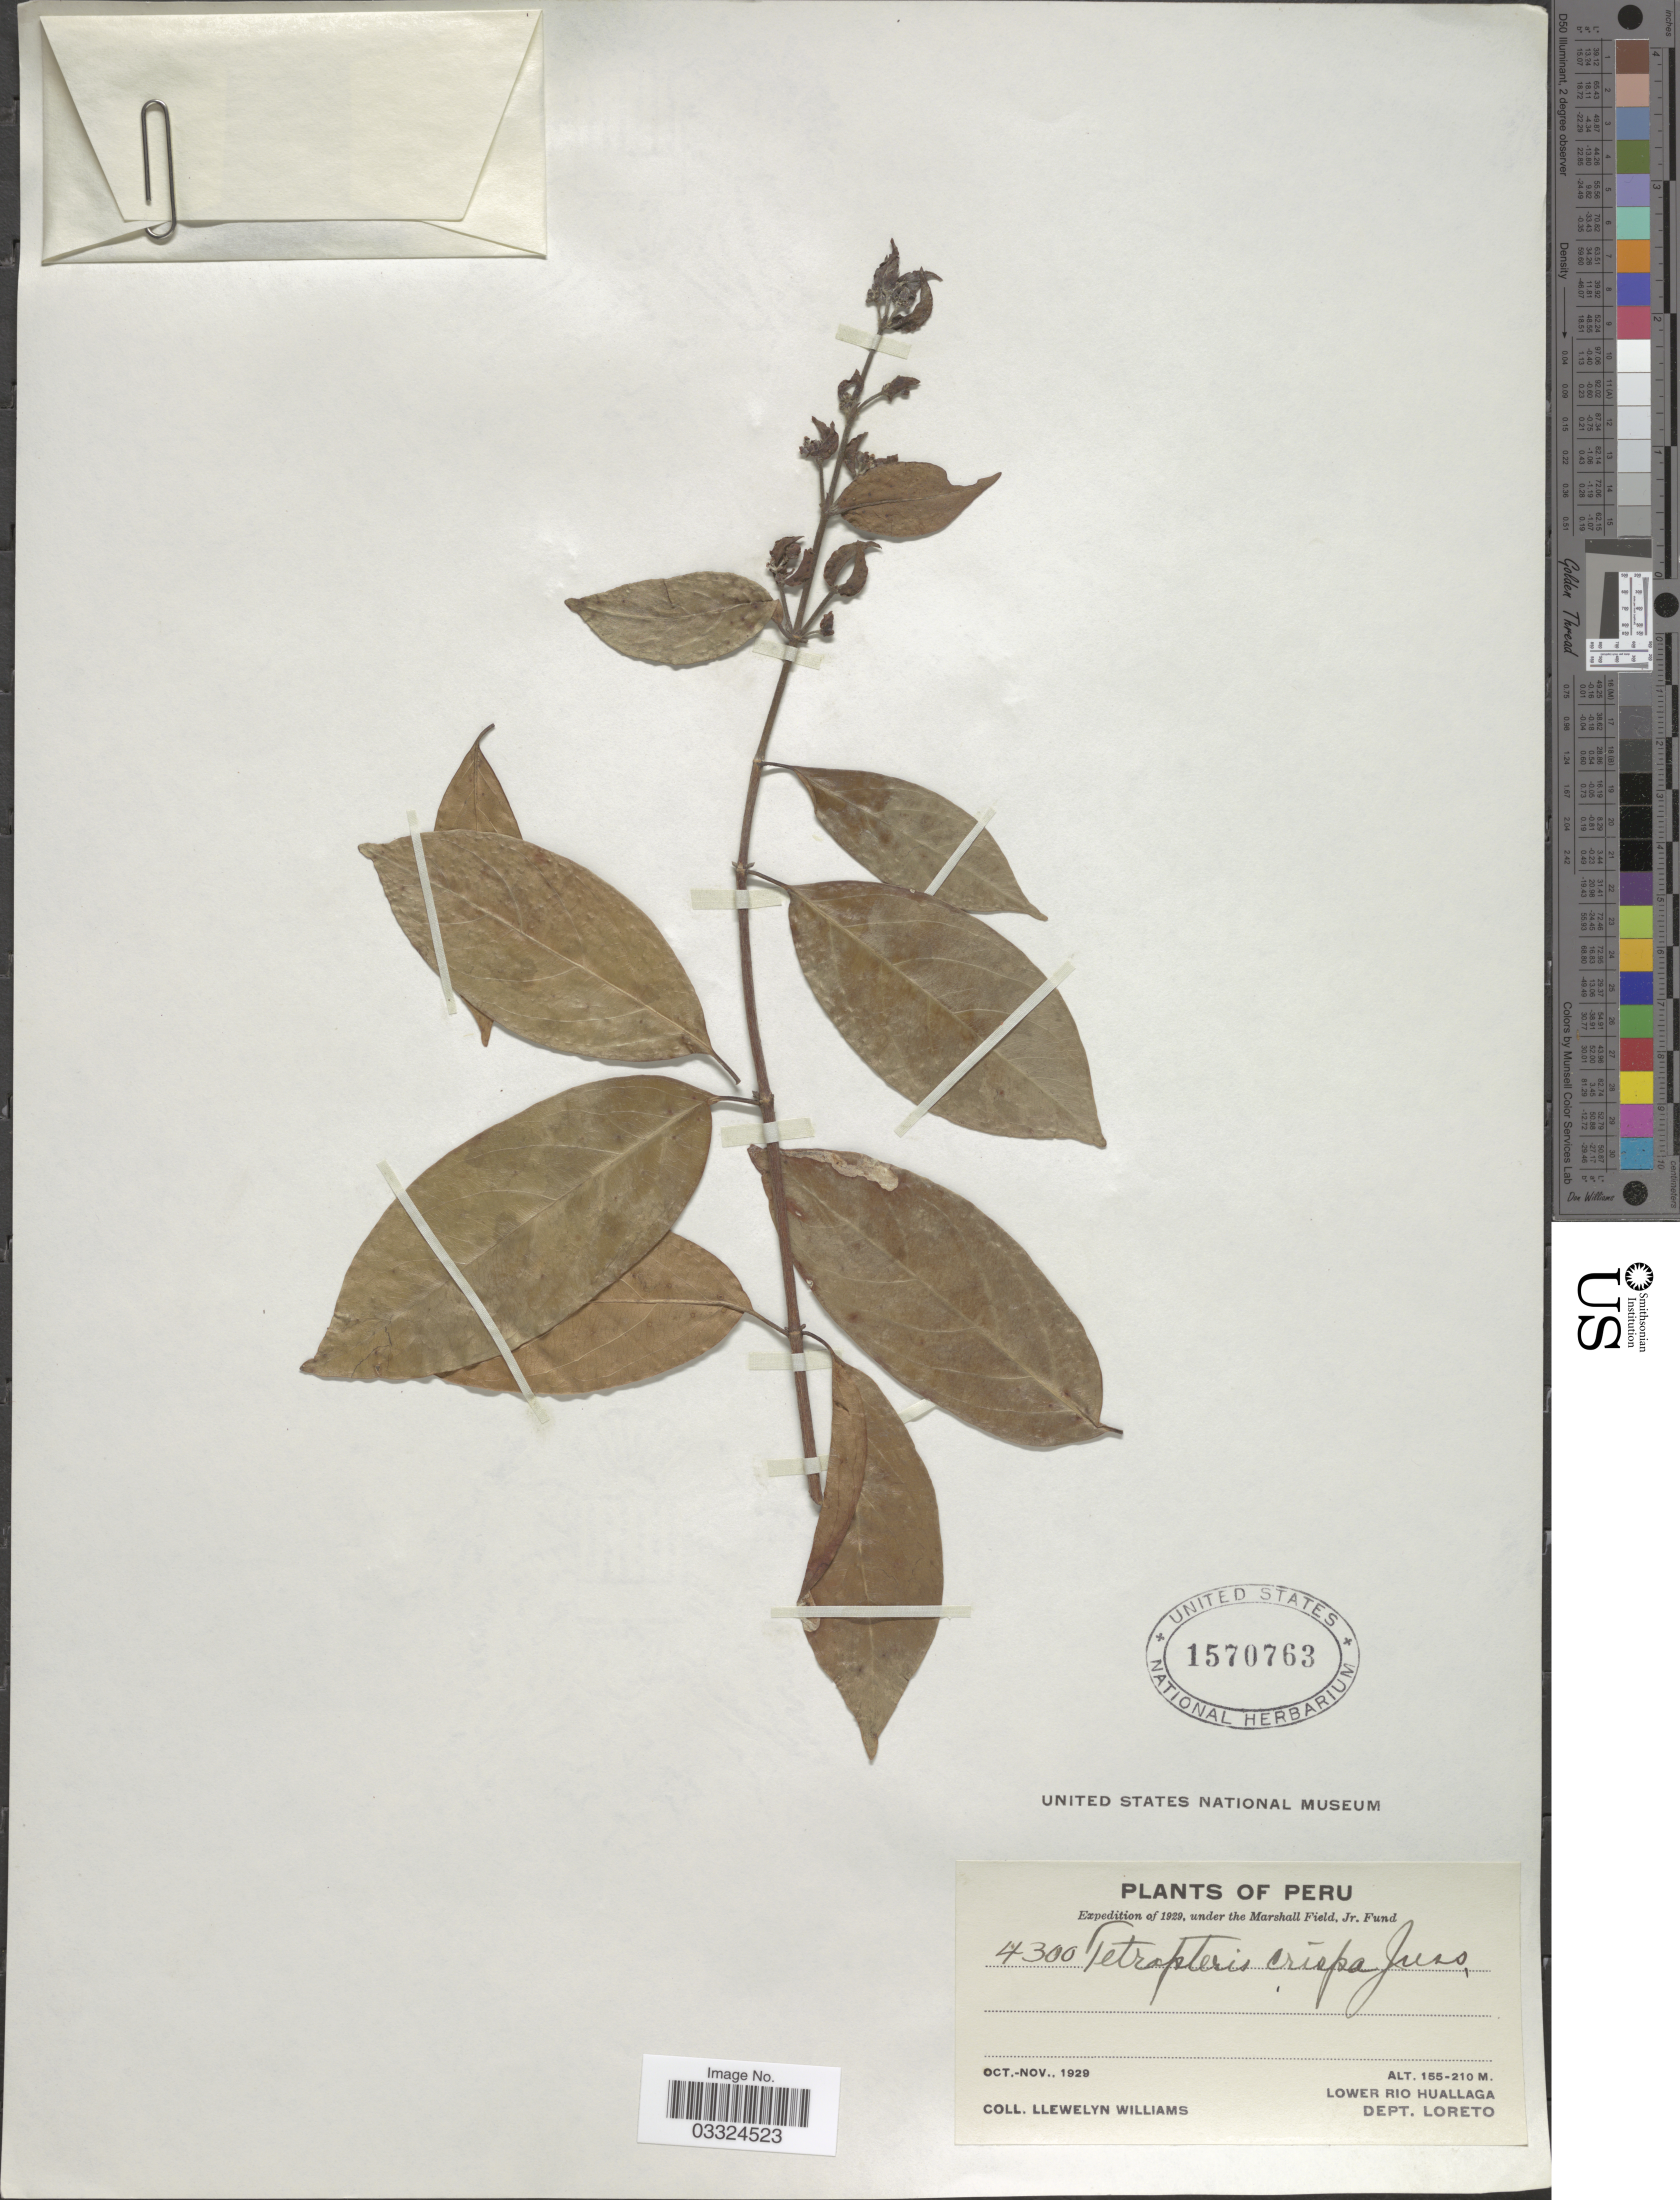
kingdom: Plantae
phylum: Tracheophyta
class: Magnoliopsida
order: Malpighiales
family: Malpighiaceae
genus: Tetrapterys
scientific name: Tetrapterys crispa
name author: A. Juss.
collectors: Ll. Williams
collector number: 4300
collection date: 1929-10/1929-11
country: Peru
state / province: Loreto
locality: Lower Rio Huallaga. Dept. Loreto.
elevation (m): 155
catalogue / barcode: US 1570763